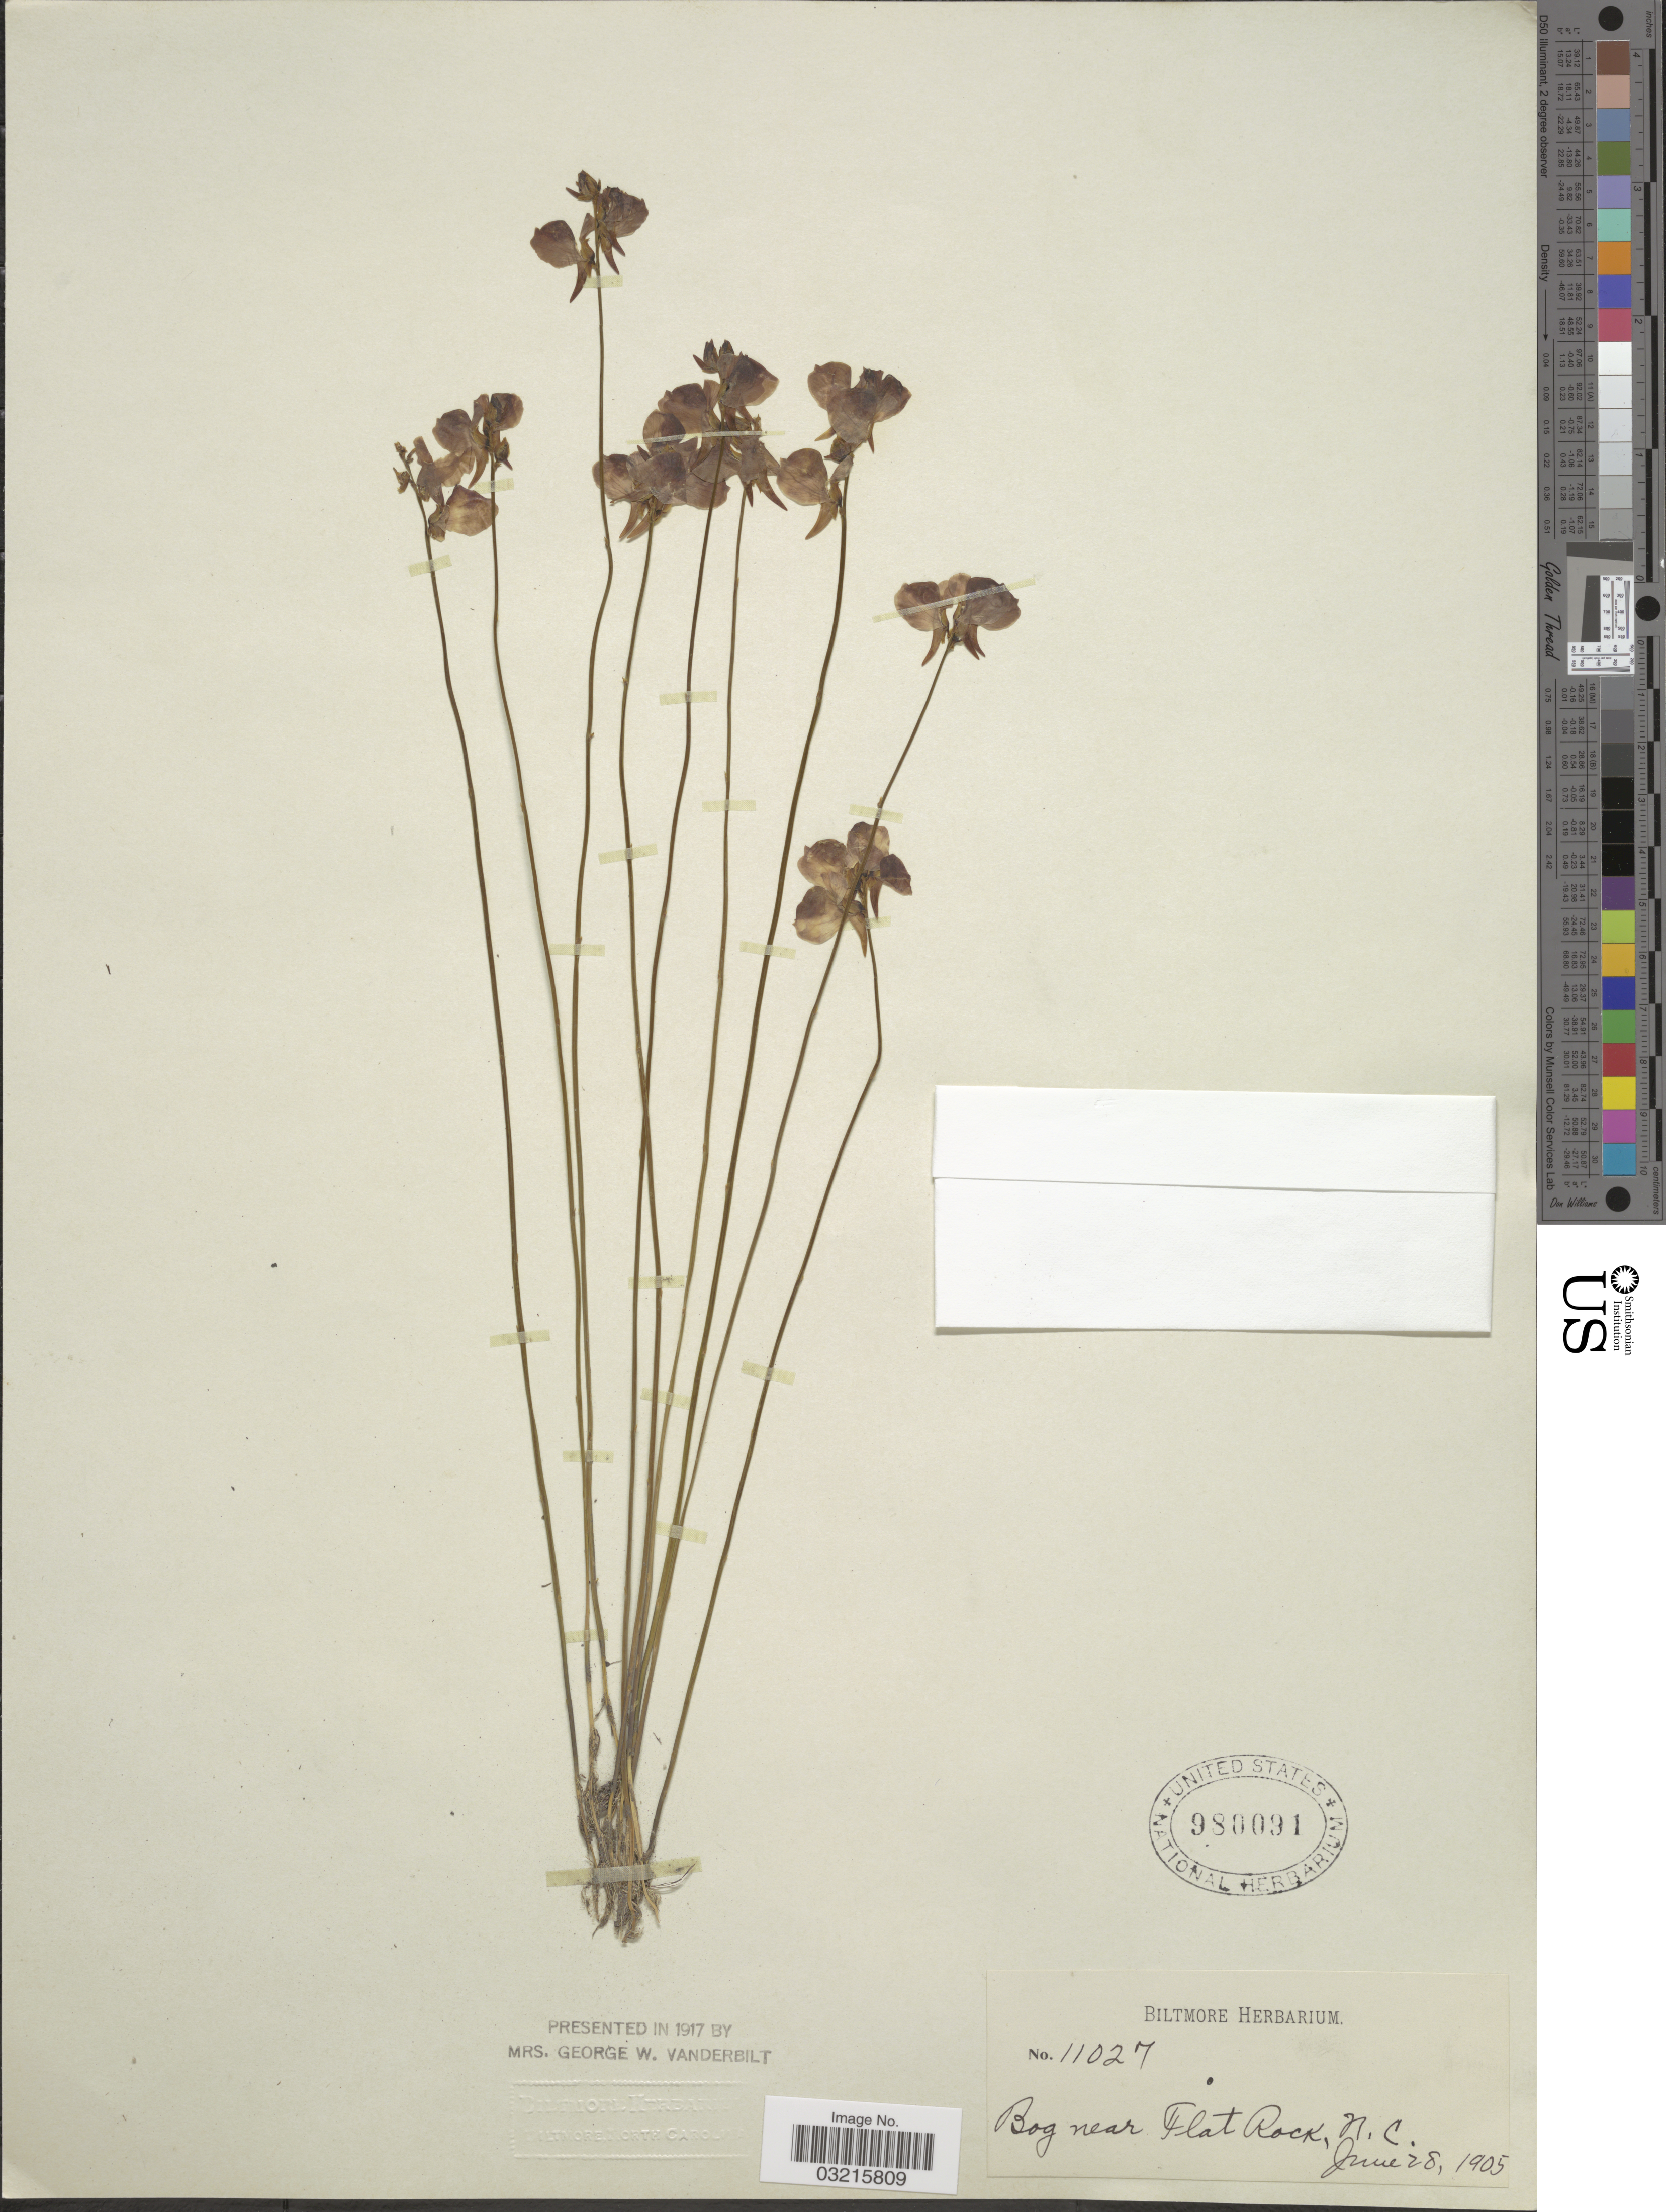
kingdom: Plantae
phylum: Tracheophyta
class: Magnoliopsida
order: Lamiales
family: Lentibulariaceae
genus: Utricularia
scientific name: Utricularia sp.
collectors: ex herb. Biltmore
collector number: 11027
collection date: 1905-06-28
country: United States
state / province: North Carolina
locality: Bog near Flat Rock, N.C.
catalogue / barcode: US 980091